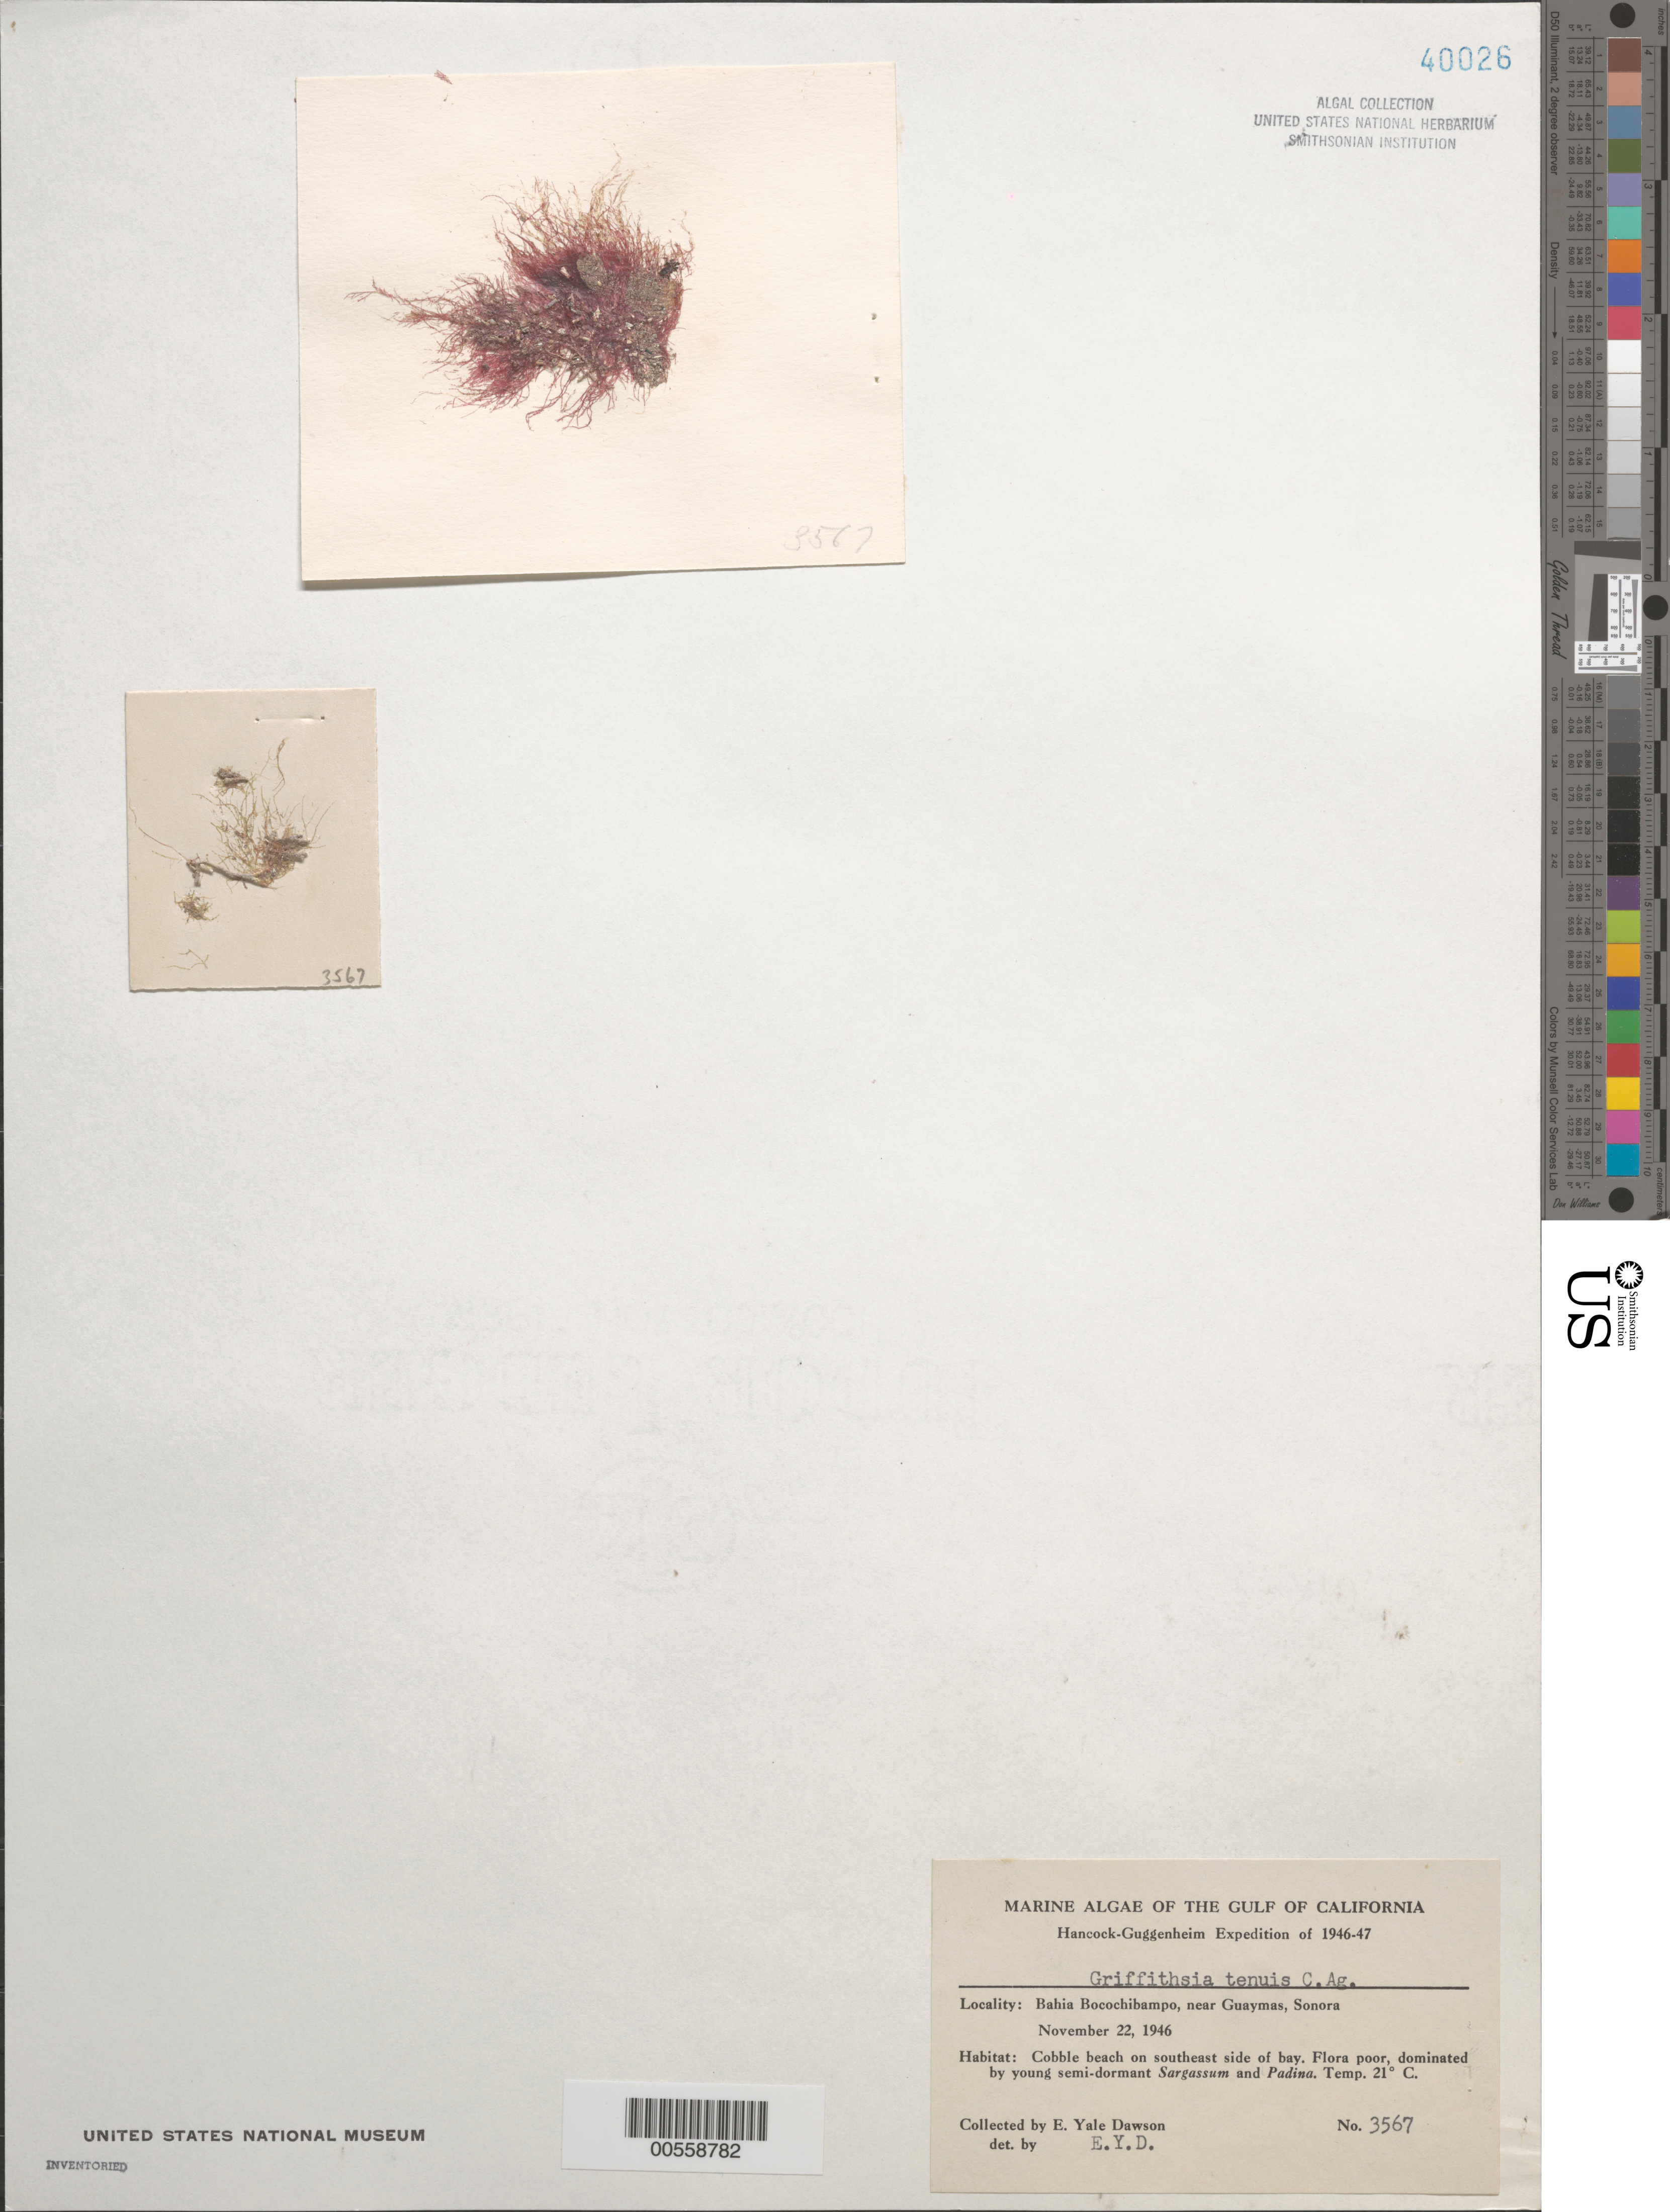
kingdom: Plantae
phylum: Rhodophyta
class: Florideophyceae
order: Ceramiales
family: Wrangeliaceae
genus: Anotrichium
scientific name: Anotrichium tenue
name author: (C. Agardh) Nägeli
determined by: Algae name updating Project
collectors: E. Y. Dawson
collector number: EYD 3567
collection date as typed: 22 Nov 1946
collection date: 1946-11-22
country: Mexico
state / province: Sonora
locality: Bahia Bocochibampo, near Guaymas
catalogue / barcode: US 40026